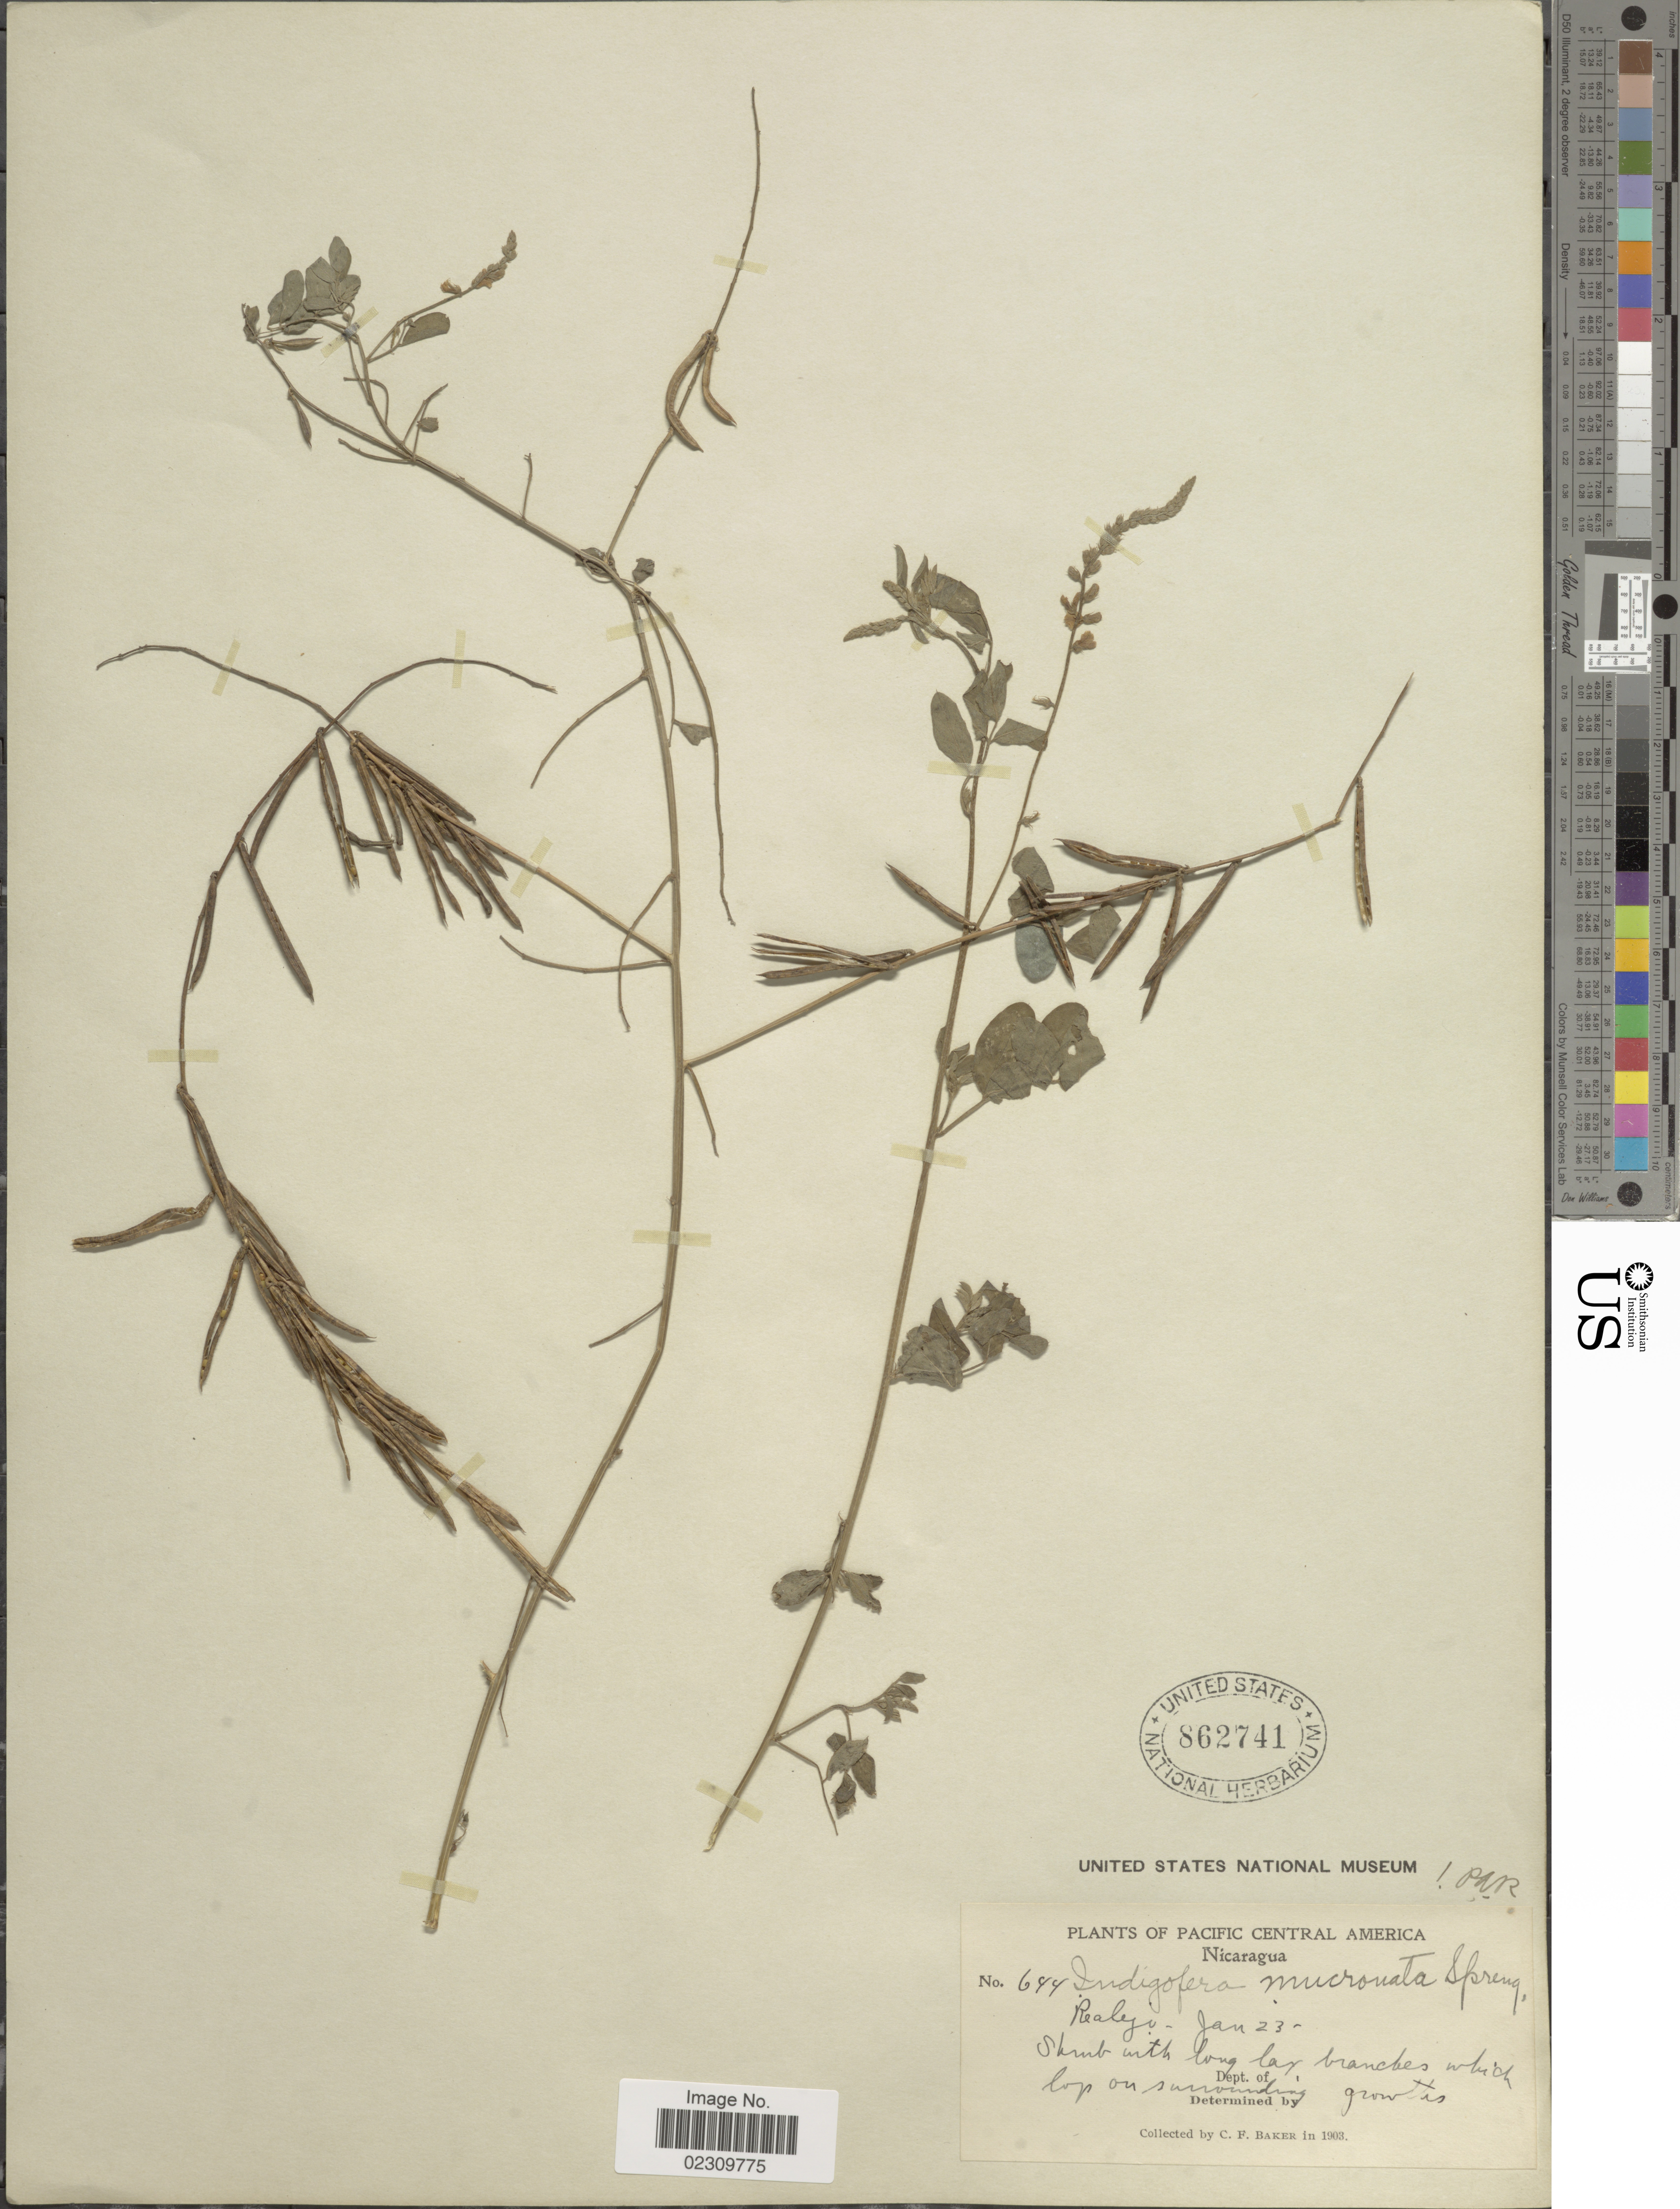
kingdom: Plantae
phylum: Tracheophyta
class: Magnoliopsida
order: Fabales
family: Fabaceae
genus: Indigofera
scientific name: Indigofera mucronata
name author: Lam.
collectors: C. F. Baker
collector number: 644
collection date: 1903-01-23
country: Nicaragua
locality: Realejo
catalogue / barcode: US 862741